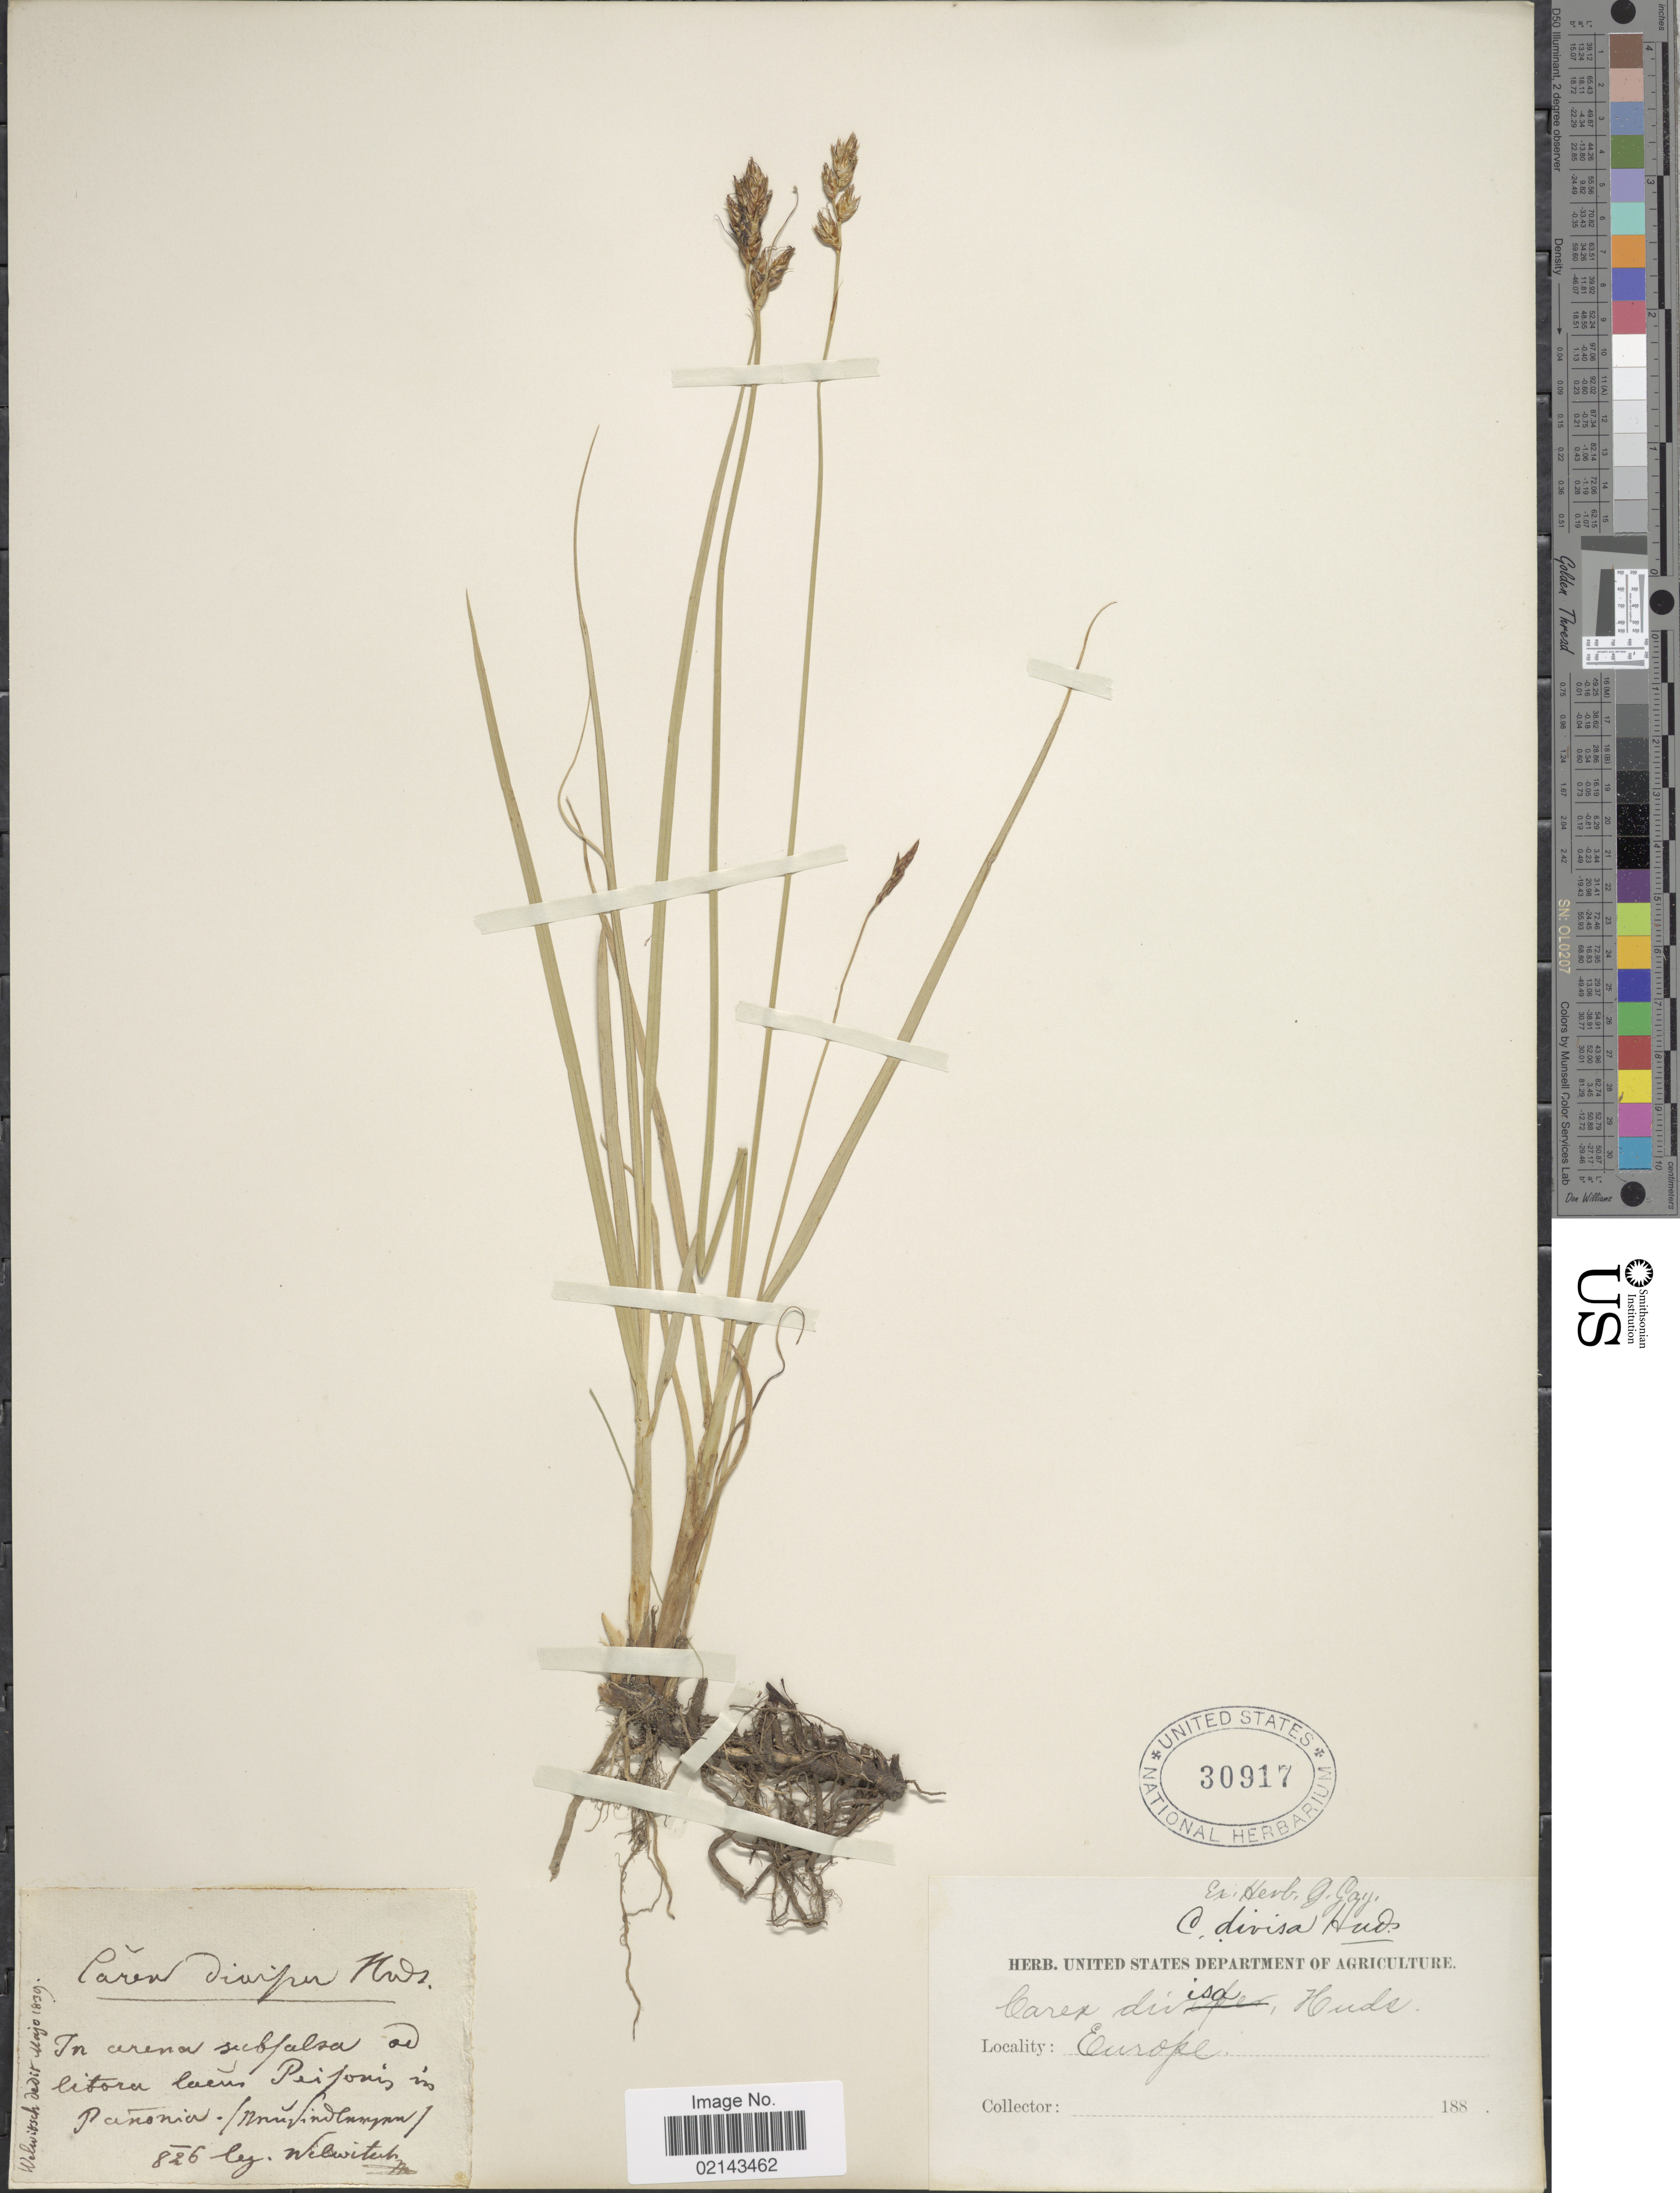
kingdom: Plantae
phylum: Tracheophyta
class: Liliopsida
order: Poales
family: Cyperaceae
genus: Carex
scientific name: Carex divisa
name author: Huds.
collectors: -. Welwitsch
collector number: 826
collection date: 1839-05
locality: In cerena subfalsa ad litora laens Peifonis in Panonia ( [illegible text]). [interpreted]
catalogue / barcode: US 30917